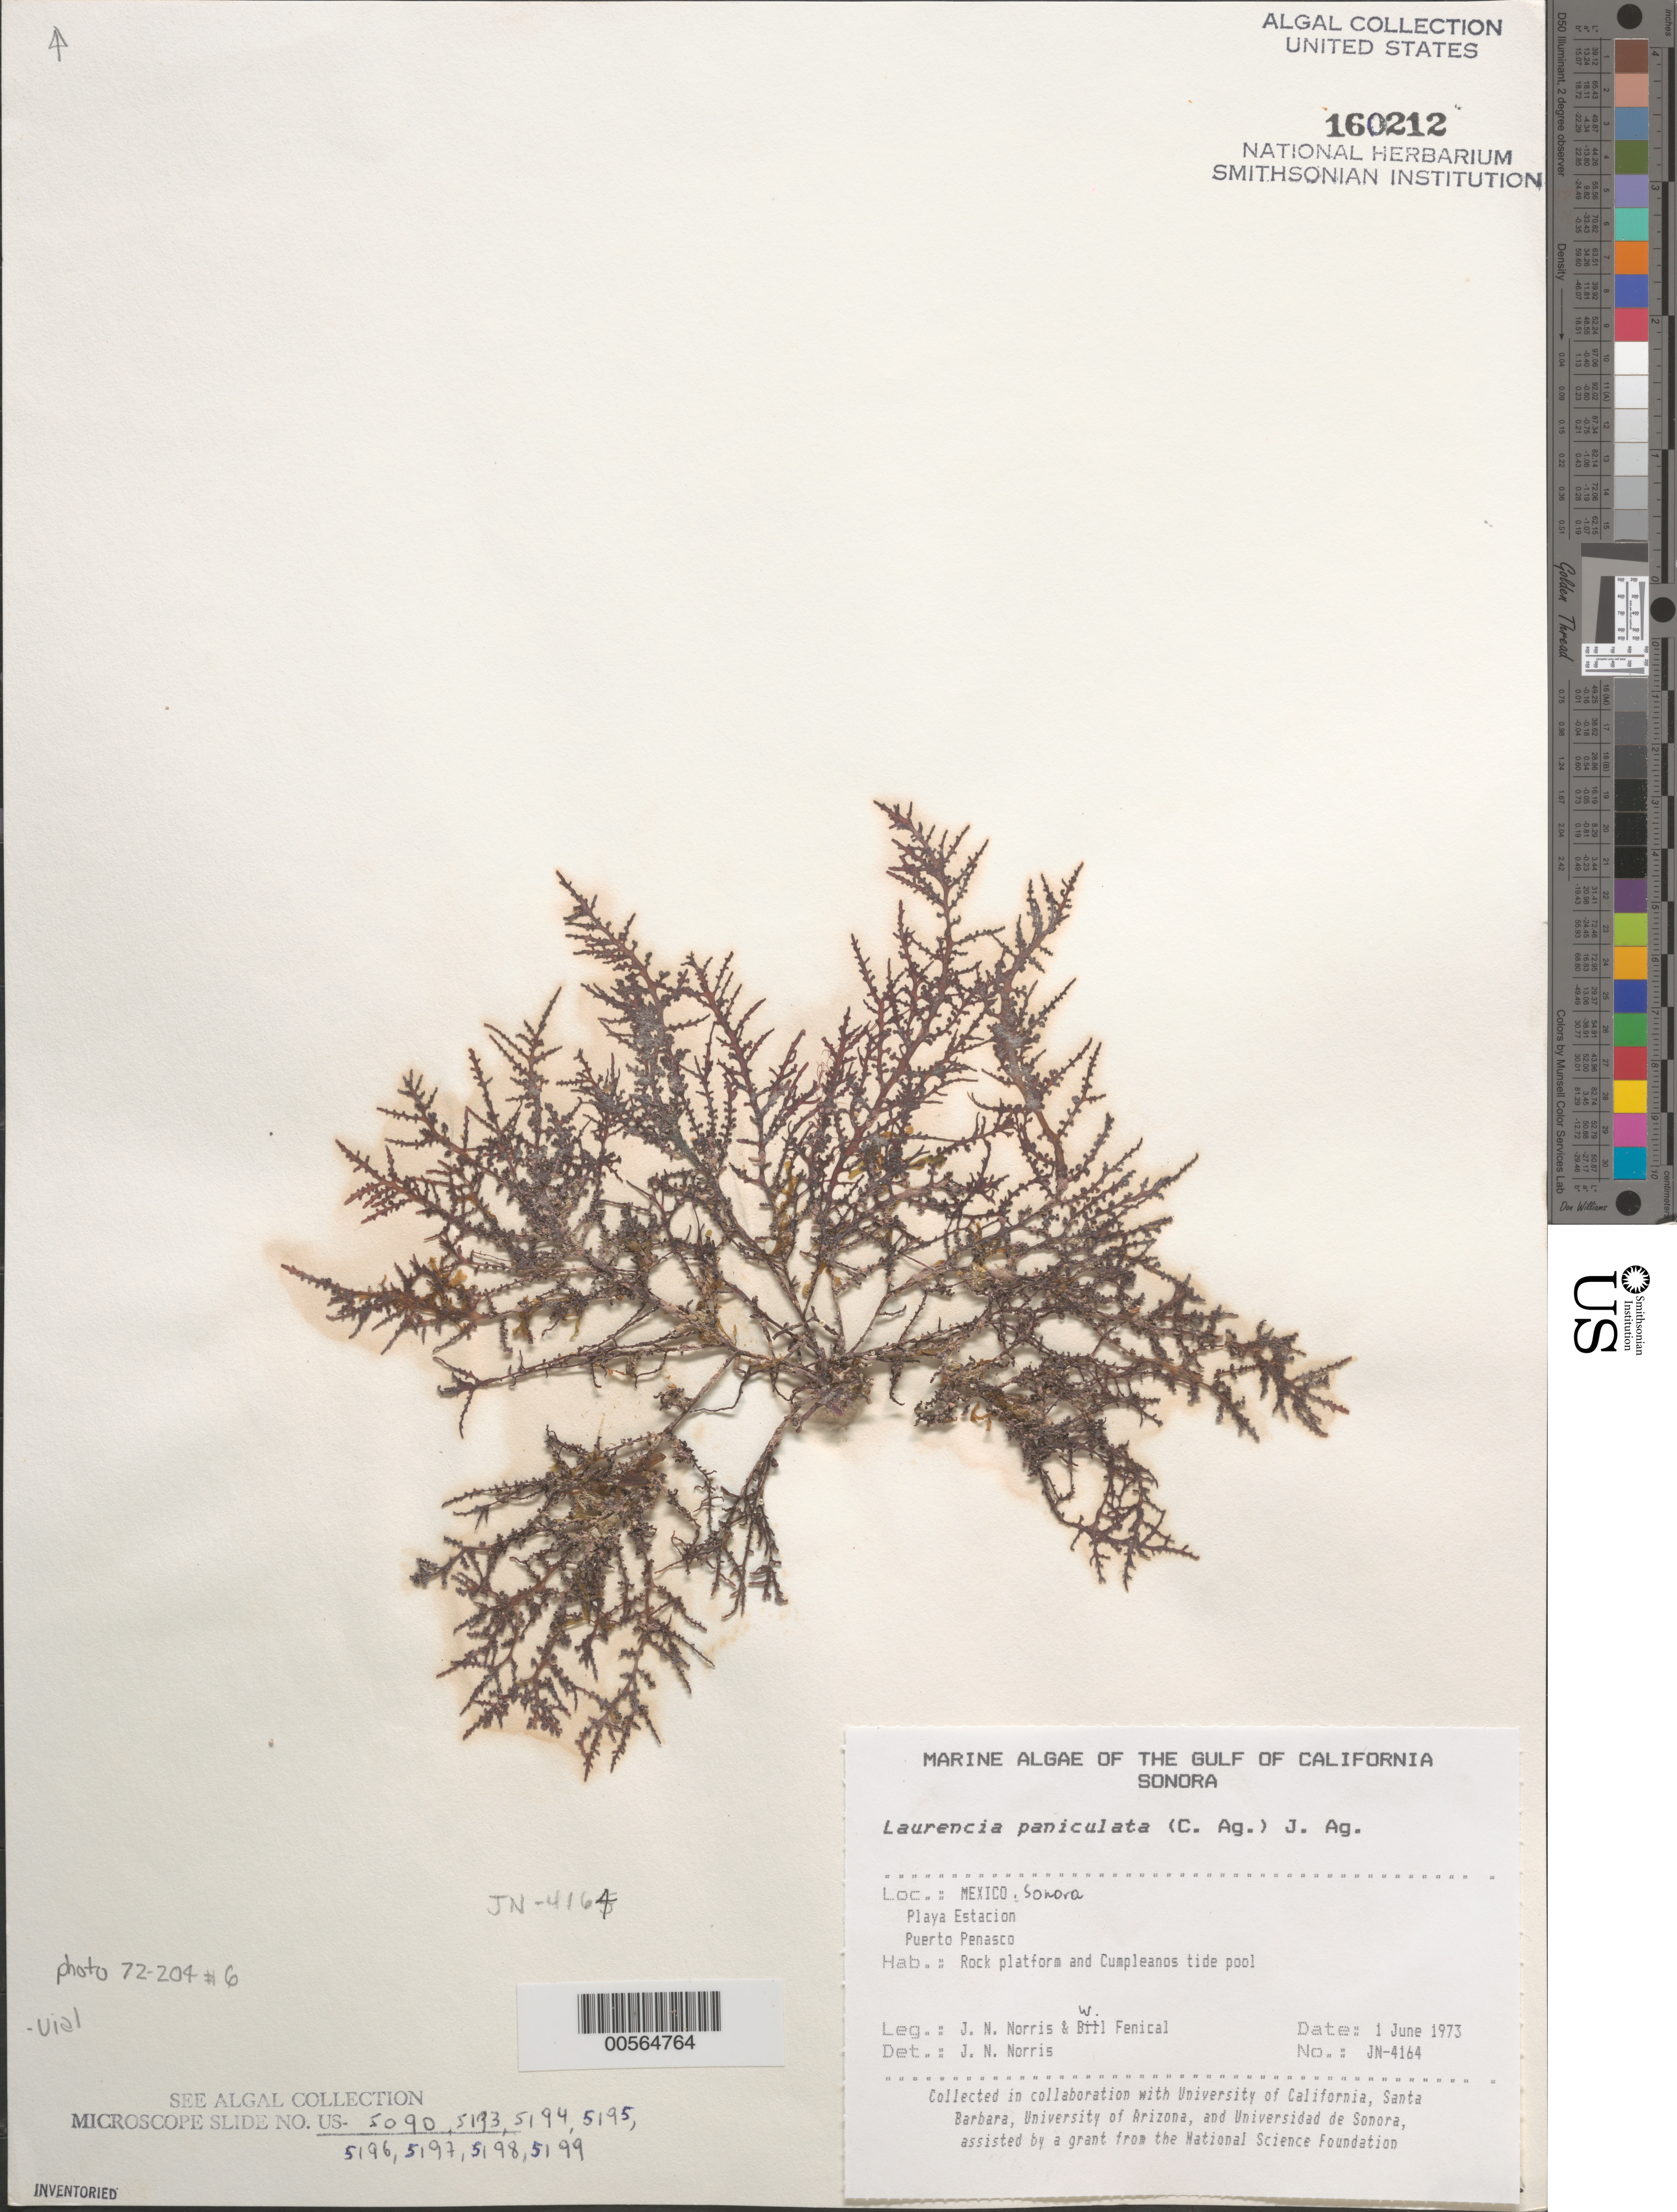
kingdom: Plantae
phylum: Rhodophyta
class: Florideophyceae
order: Ceramiales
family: Rhodomelaceae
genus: Palisada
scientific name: Palisada thuyoides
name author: (Kützing) Cassano et al.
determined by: Algae name updating Project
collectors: J. N. Norris & W. Fenical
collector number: JN-4164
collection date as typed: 01 Jun 1973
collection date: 1973-06-01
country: Mexico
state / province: Sonora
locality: Playa Estacion, Puerto Penasco, Cumpleanos Tide Pool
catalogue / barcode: US 160212